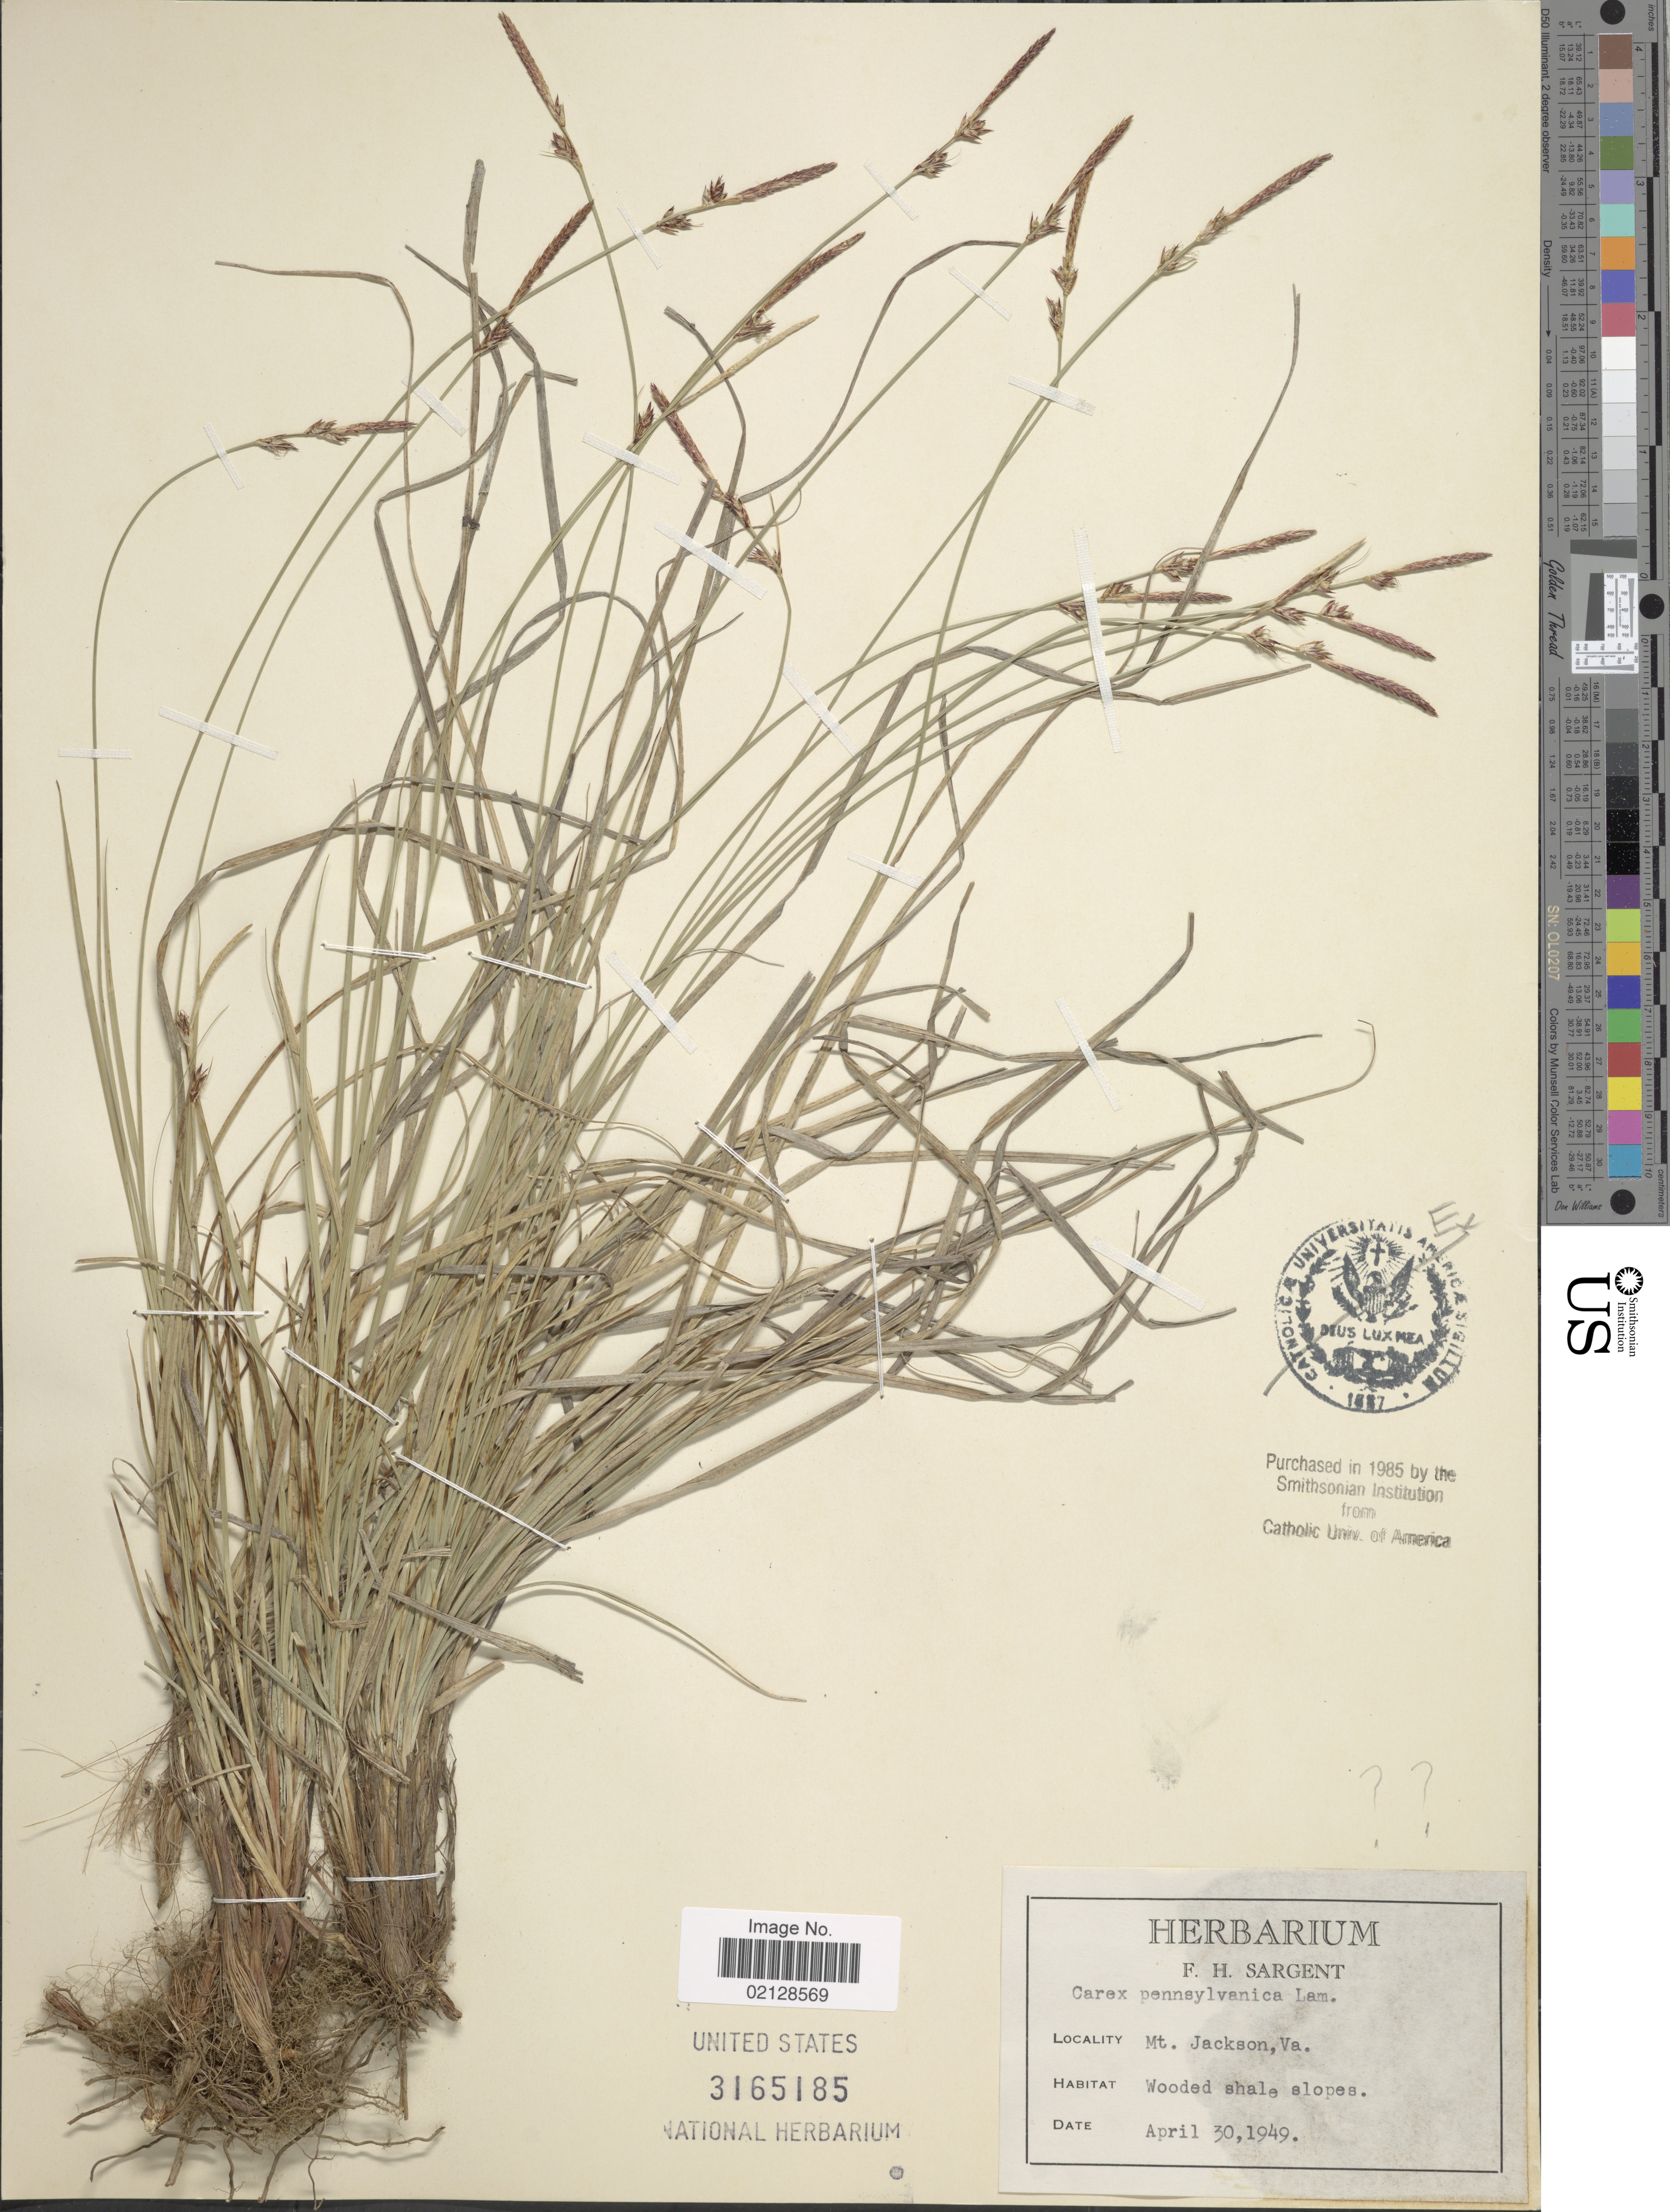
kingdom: Plantae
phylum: Tracheophyta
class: Liliopsida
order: Poales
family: Cyperaceae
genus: Carex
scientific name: Carex pensylvanica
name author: Lam.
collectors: F. H. Sargent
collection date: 1949-04-30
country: United States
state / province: Virginia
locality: Mt. Jackson, Va.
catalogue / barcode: US 3165185